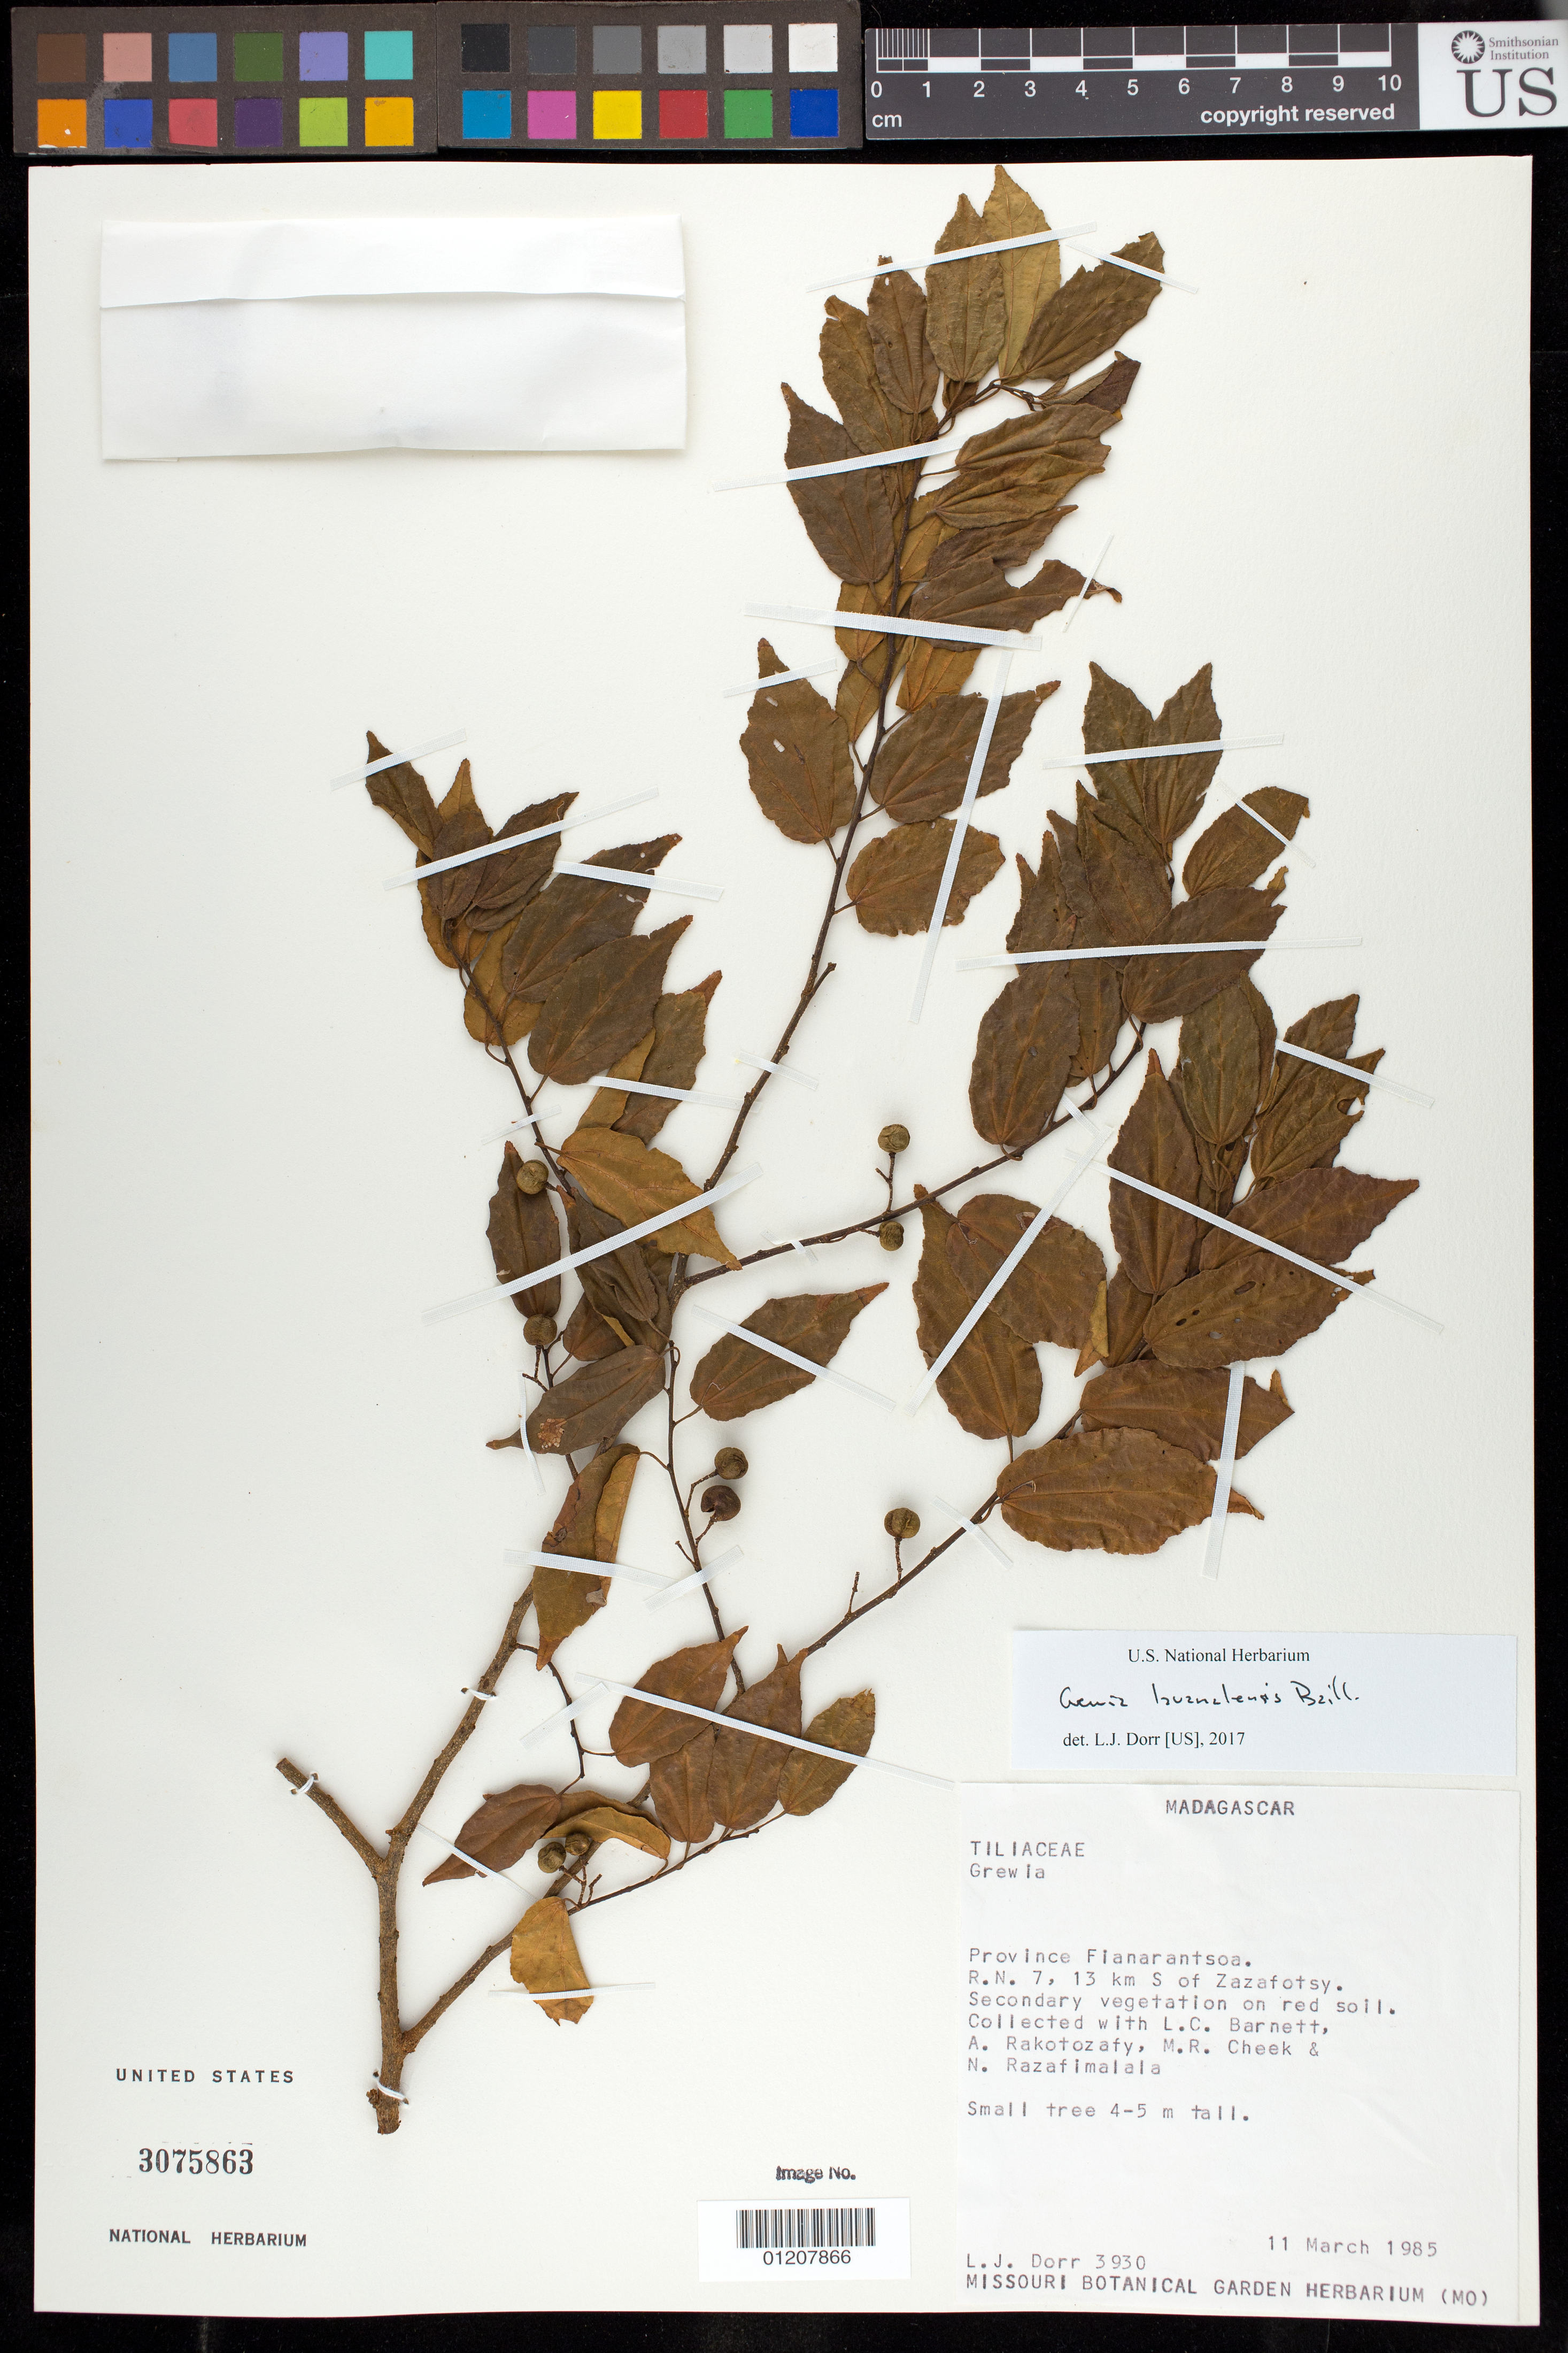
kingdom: Plantae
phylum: Tracheophyta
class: Magnoliopsida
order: Malvales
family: Malvaceae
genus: Grewia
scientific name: Grewia lavanalensis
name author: Baill.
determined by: Dorr, L. J., (BOT), Smithsonian Institution - National Museum of Natural History (UNITED STATES)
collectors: L. J. Dorr, L. C. Barnett, A. Rakotozafy & M. Cheek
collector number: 3930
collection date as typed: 03 Nov 1985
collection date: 1985-11-03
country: Madagascar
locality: Province Fianarantsoa.. R.N. 7, 13 km S of Zazofotsy.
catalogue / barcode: US 3075863